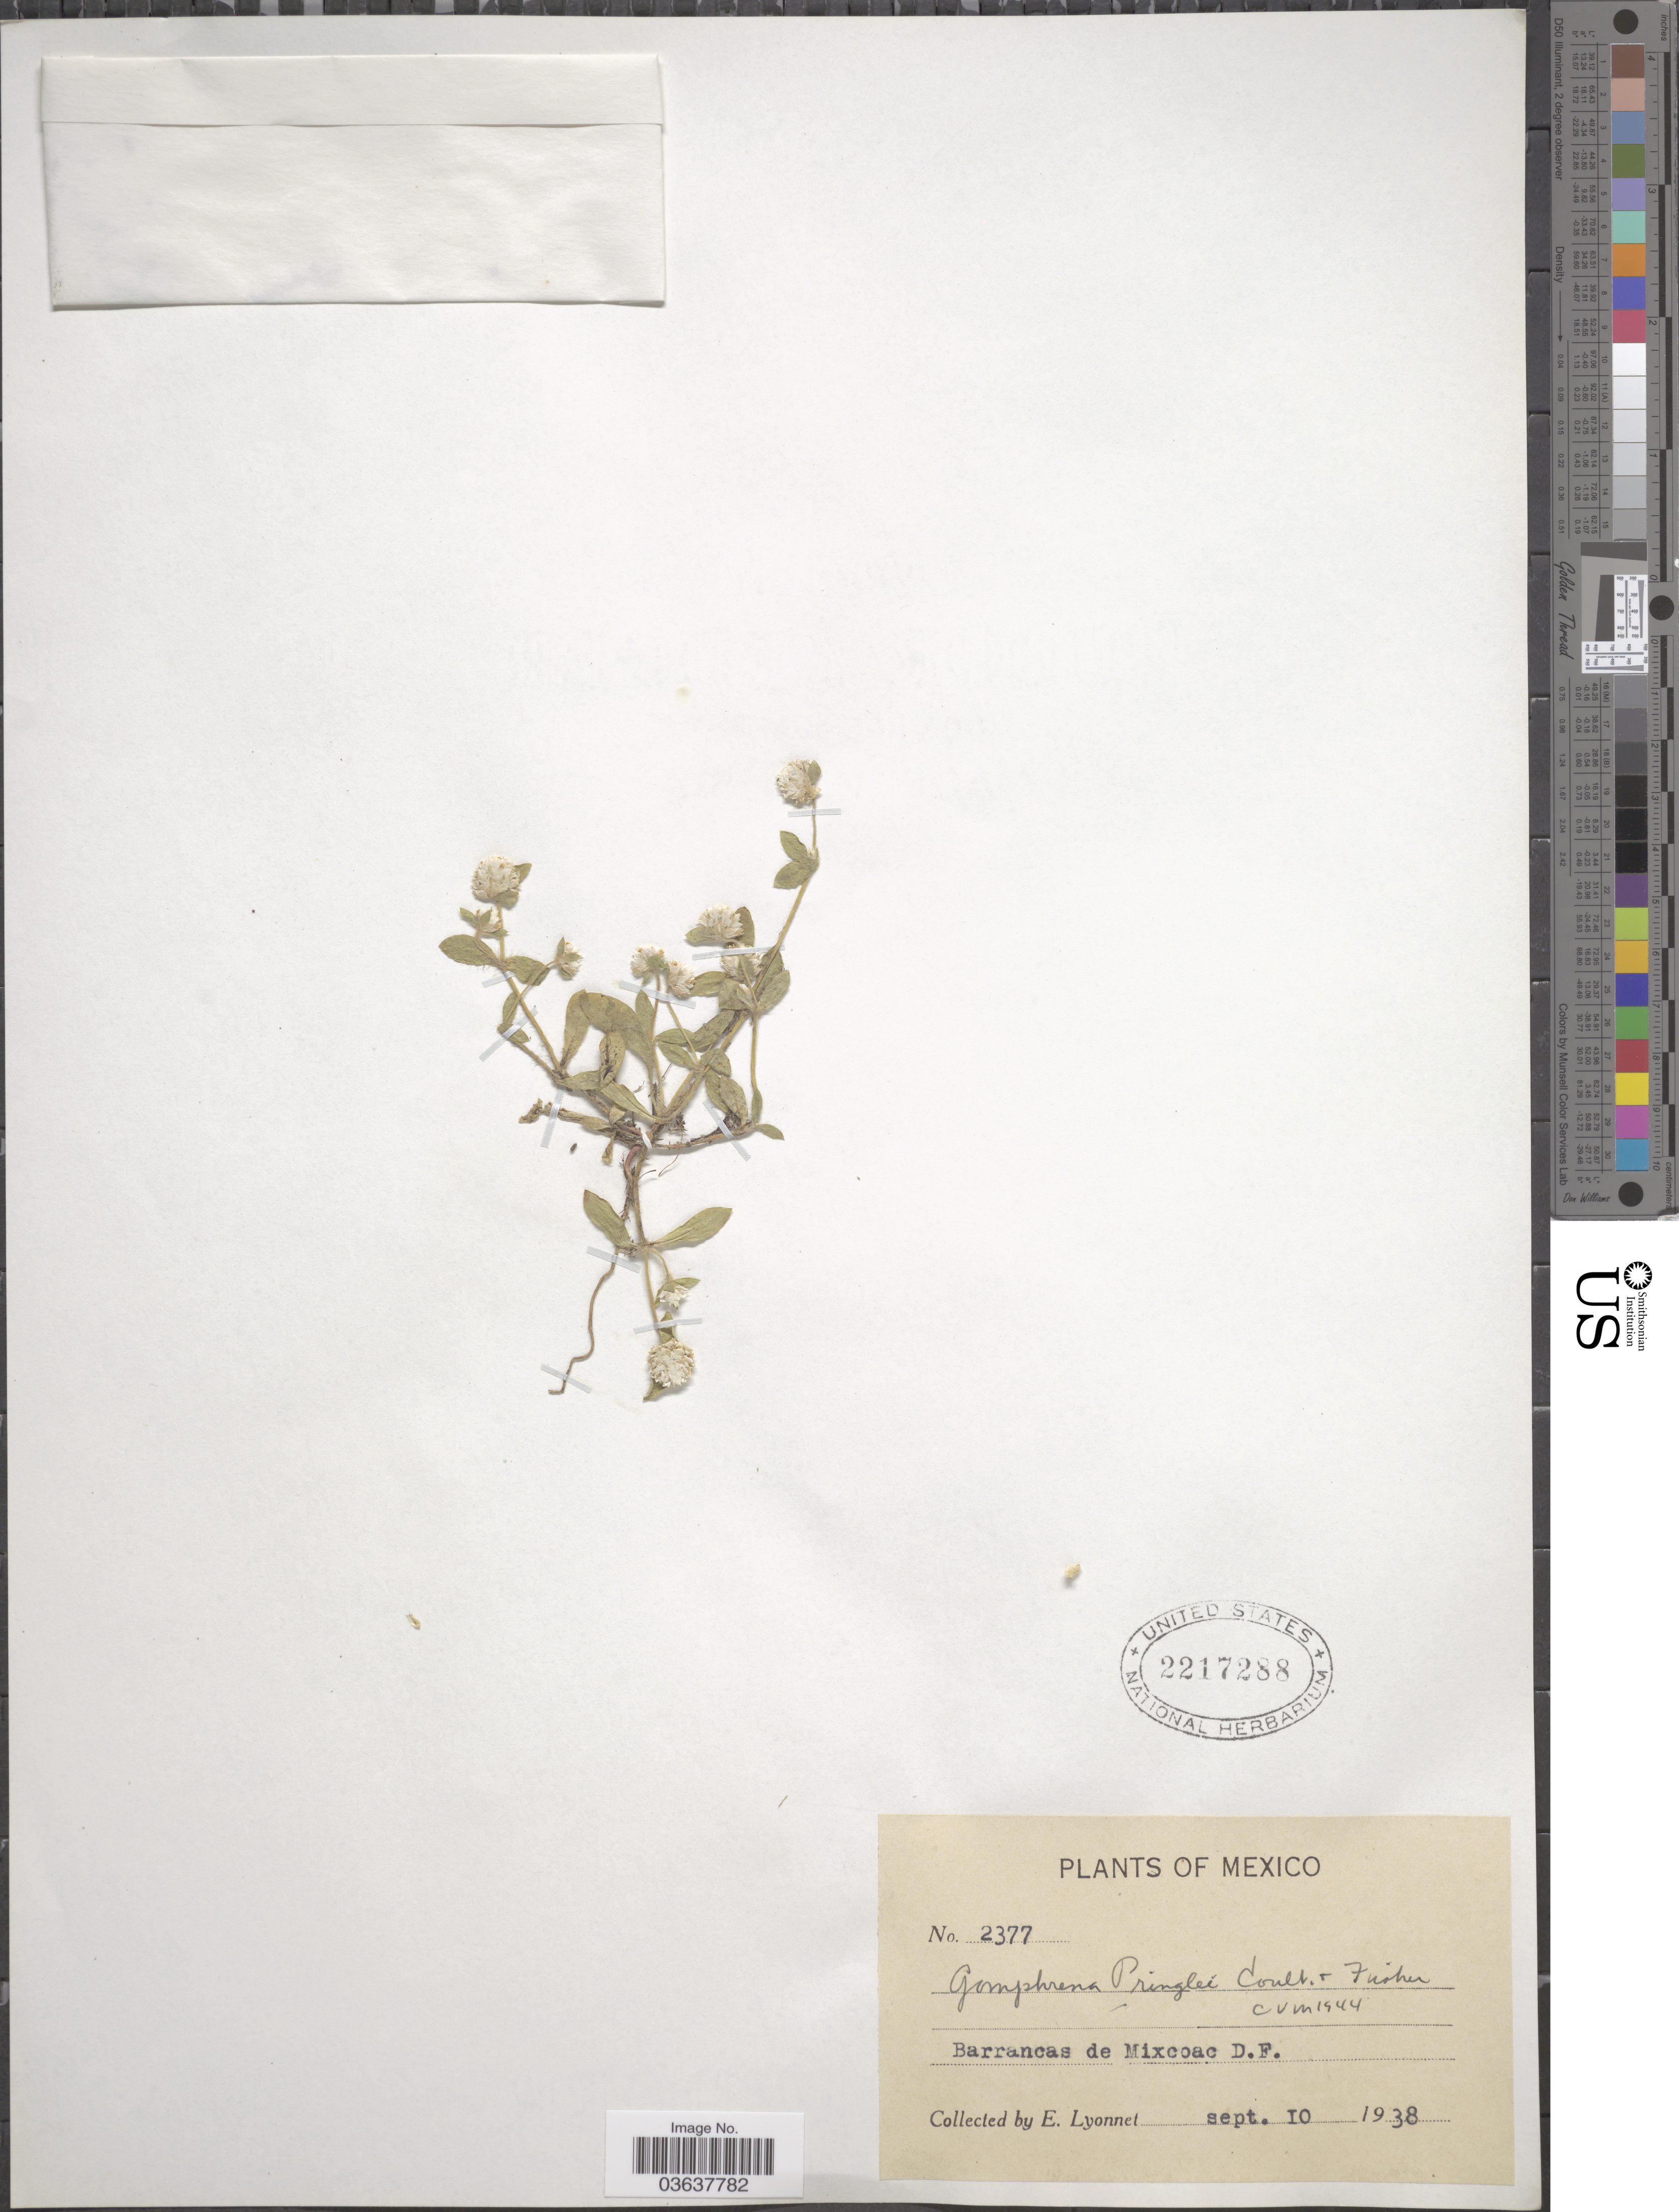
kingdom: Plantae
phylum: Tracheophyta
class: Magnoliopsida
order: Caryophyllales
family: Amaranthaceae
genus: Gomphrena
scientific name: Gomphrena pringlei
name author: J.M. Coult. & Fisher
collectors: E. Lyonnet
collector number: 2377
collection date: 1938-09-10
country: Mexico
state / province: Distrito Federal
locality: Barrancas de Mixcoac.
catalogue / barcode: US 2217288